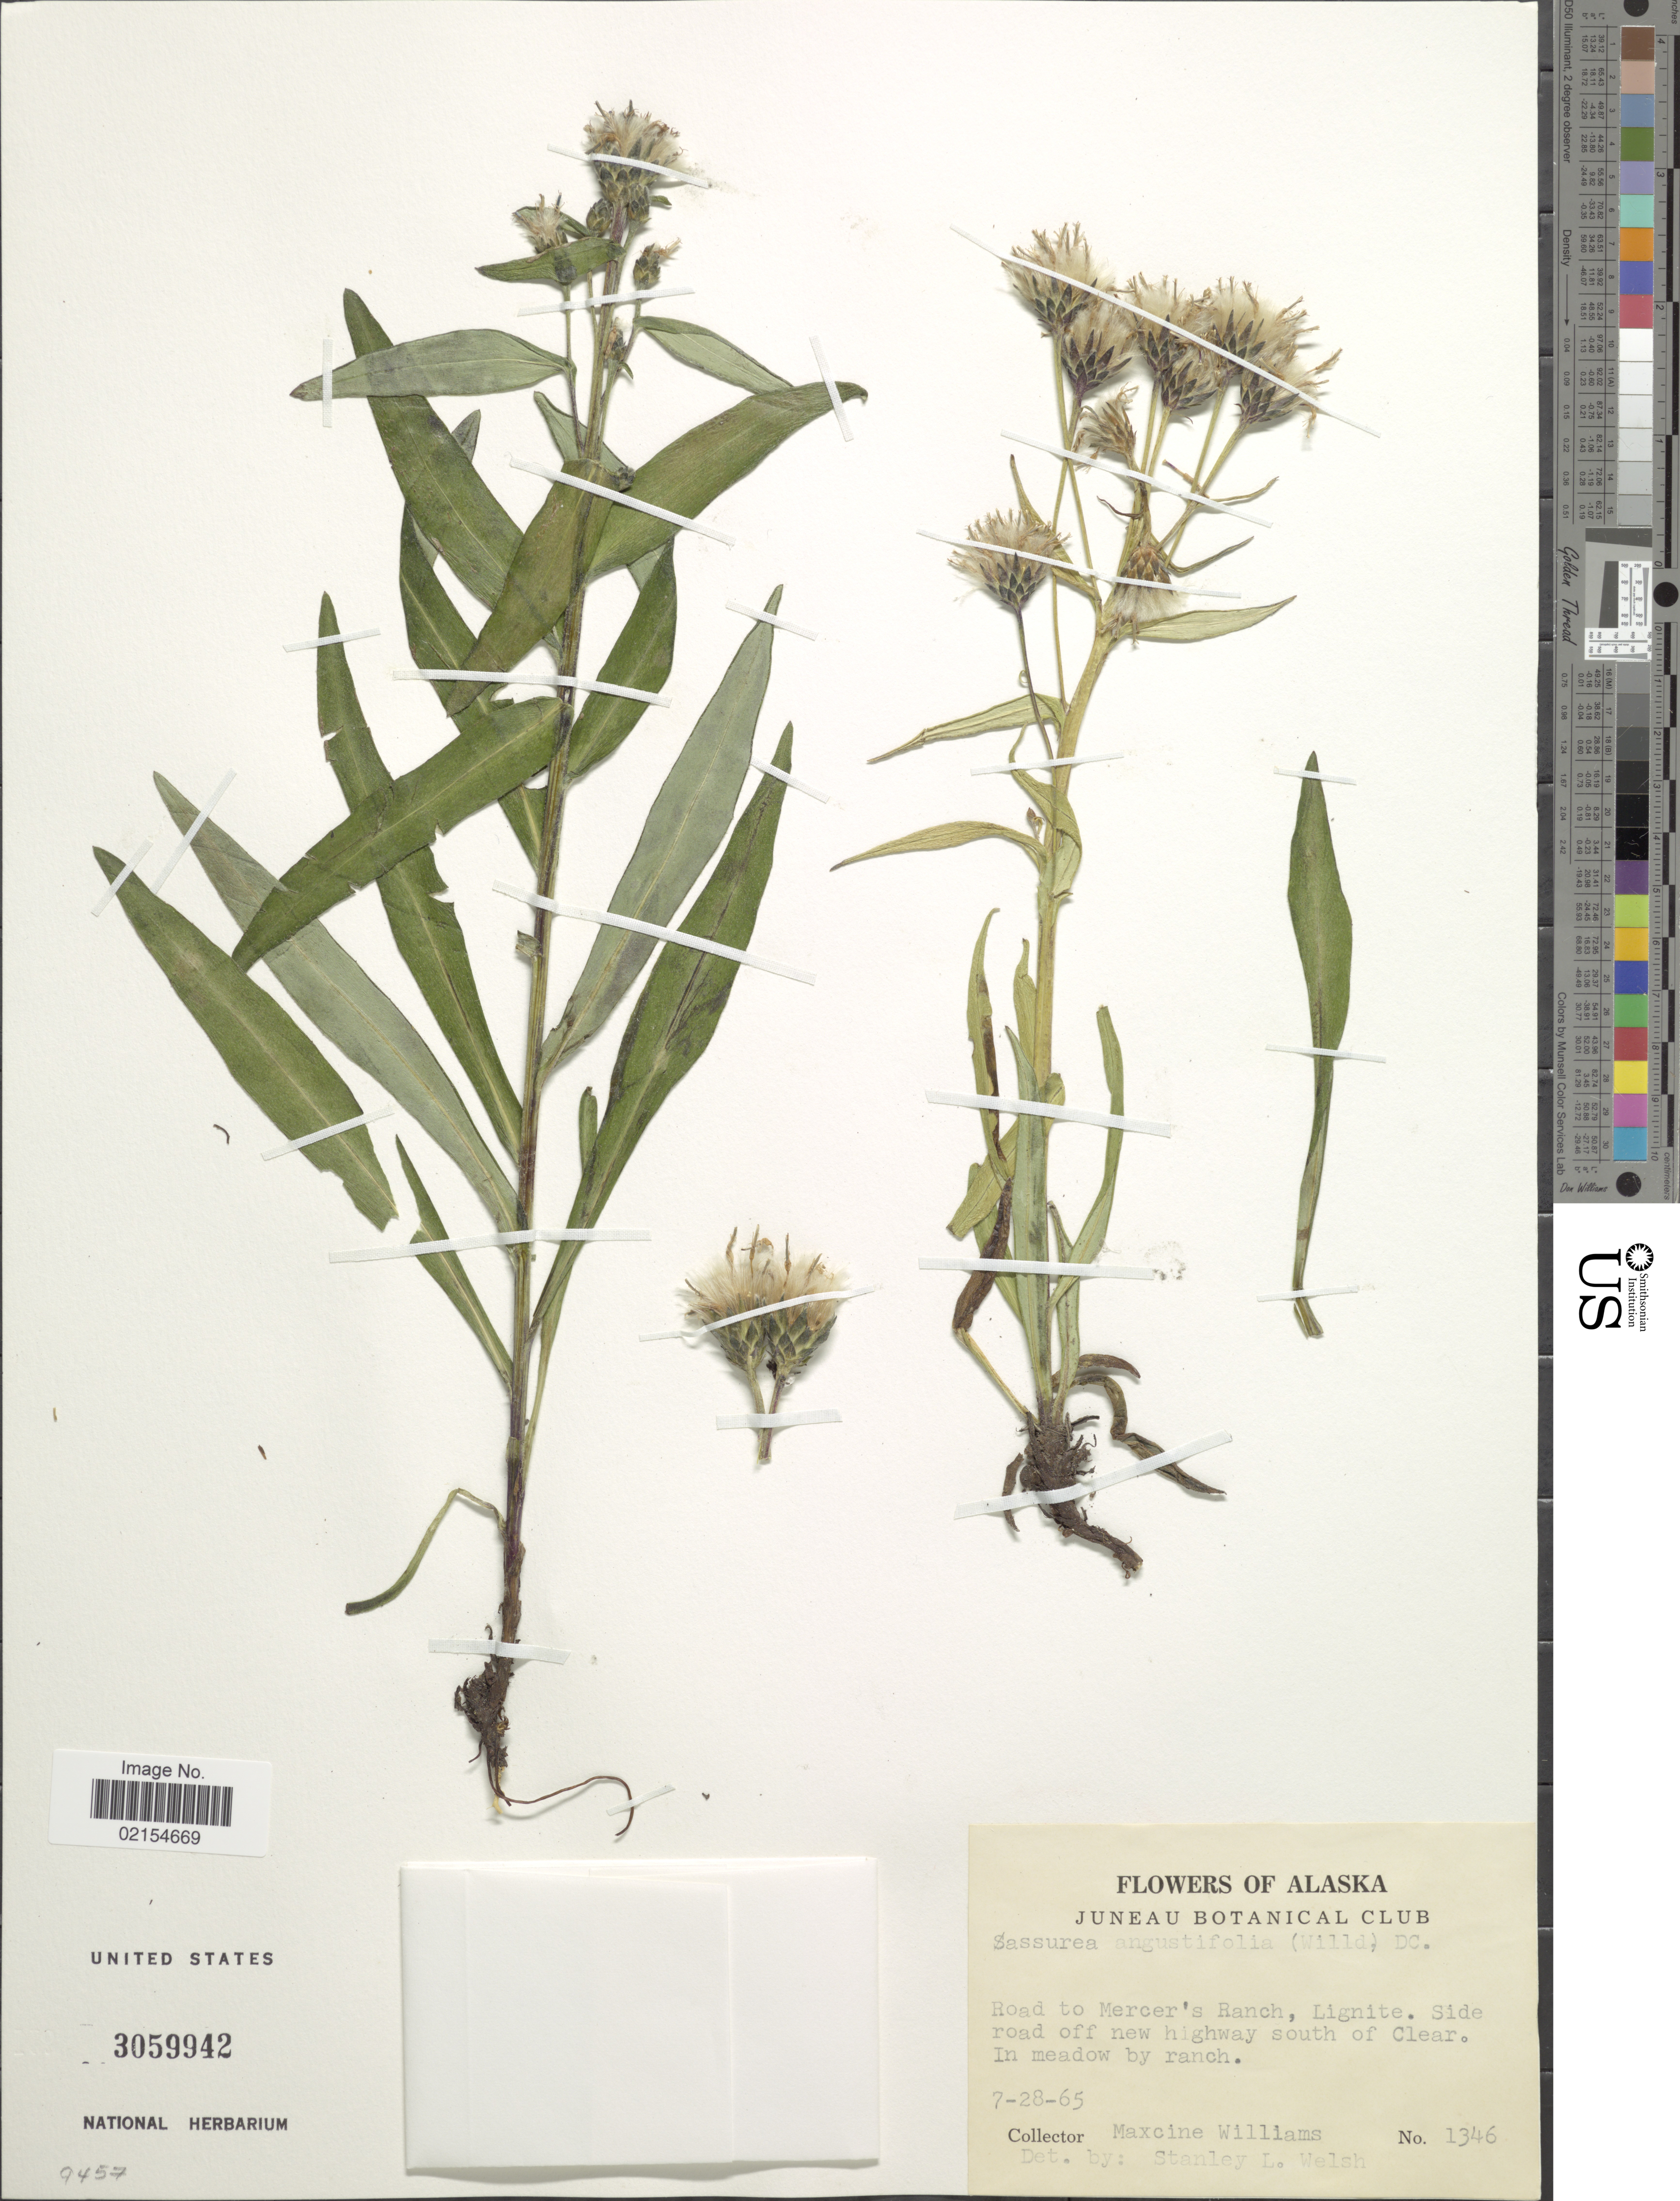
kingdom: Plantae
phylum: Tracheophyta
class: Magnoliopsida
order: Asterales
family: Asteraceae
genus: Saussurea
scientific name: Saussurea angustifolia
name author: (L.) DC.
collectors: Mr. Williams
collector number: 1346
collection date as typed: Transcribed d/m/y: 28/7/65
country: United States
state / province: Alaska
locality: Road to Mercer's Ranch, Lignite, Side road off new highway south of Clear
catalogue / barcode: US 3059942